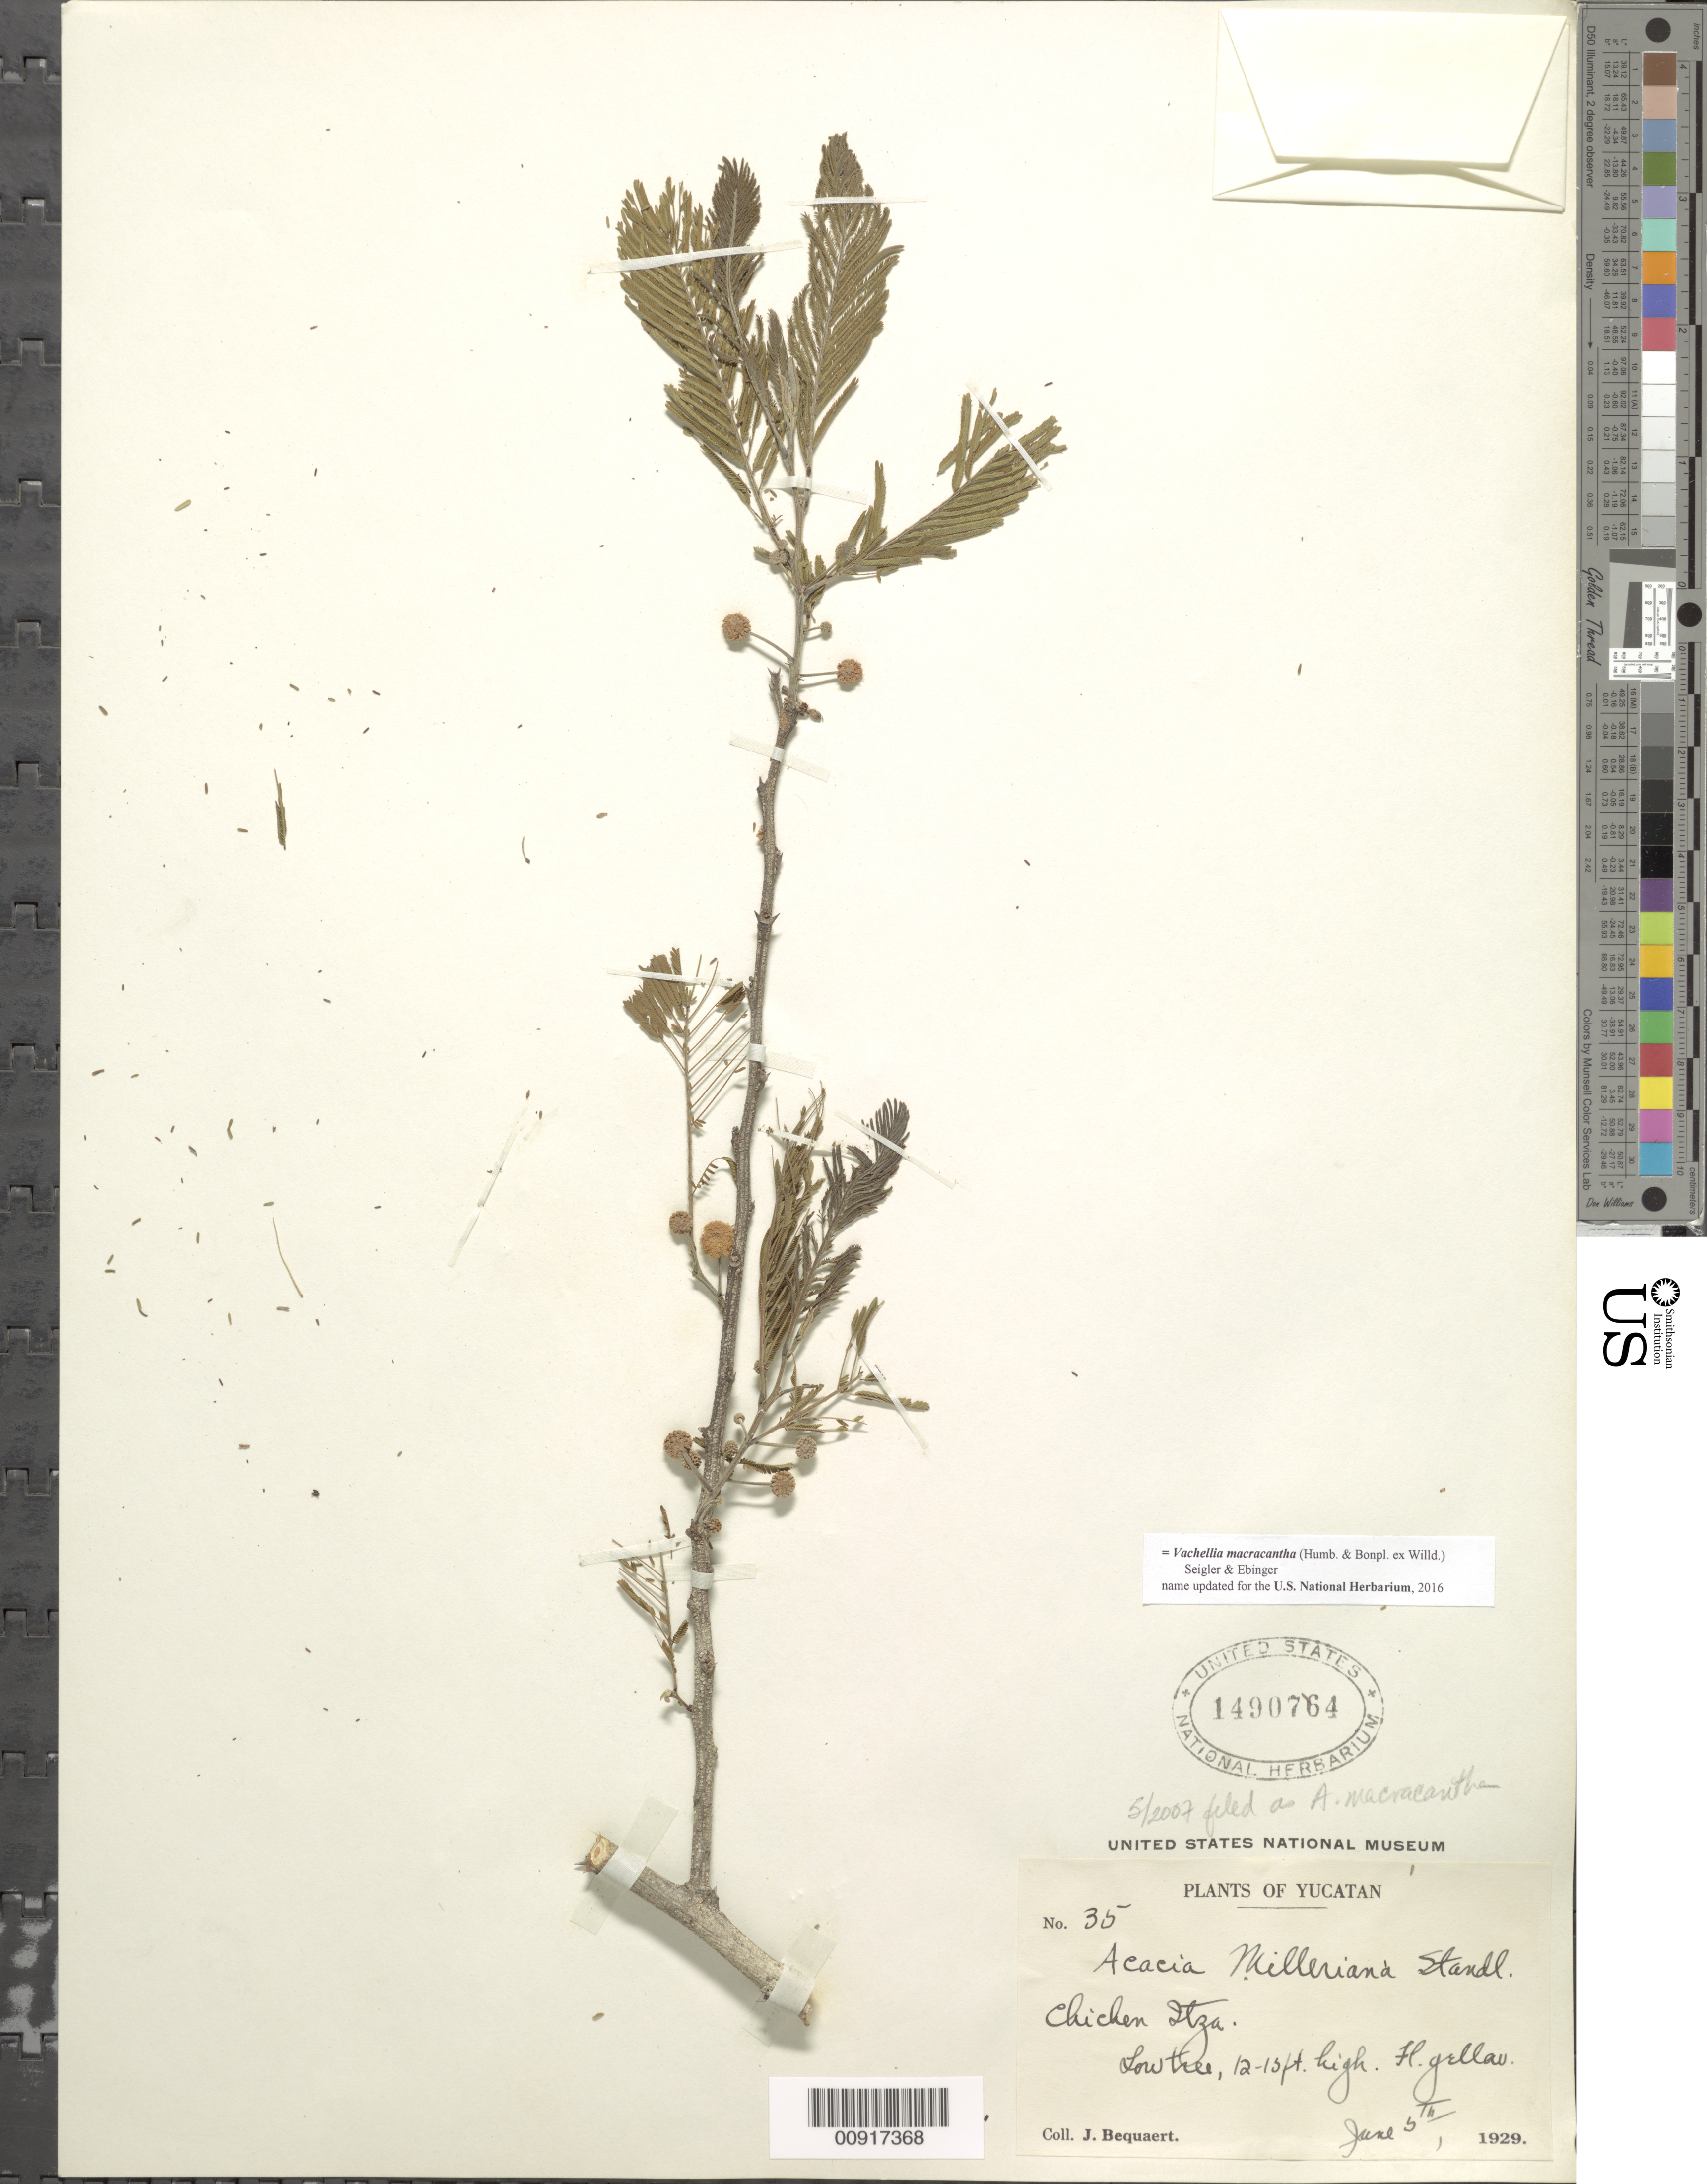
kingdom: Plantae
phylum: Tracheophyta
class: Magnoliopsida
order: Fabales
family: Fabaceae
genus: Vachellia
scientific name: Vachellia macracantha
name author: (Humb. & Bonpl. ex Willd.) Seigler & Ebinger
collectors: J. Bequaert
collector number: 35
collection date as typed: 05 Jun 1929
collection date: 1929-06-05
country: Mexico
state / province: Yucatán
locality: Chichen Itza, Yucatán.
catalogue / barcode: US 1490764